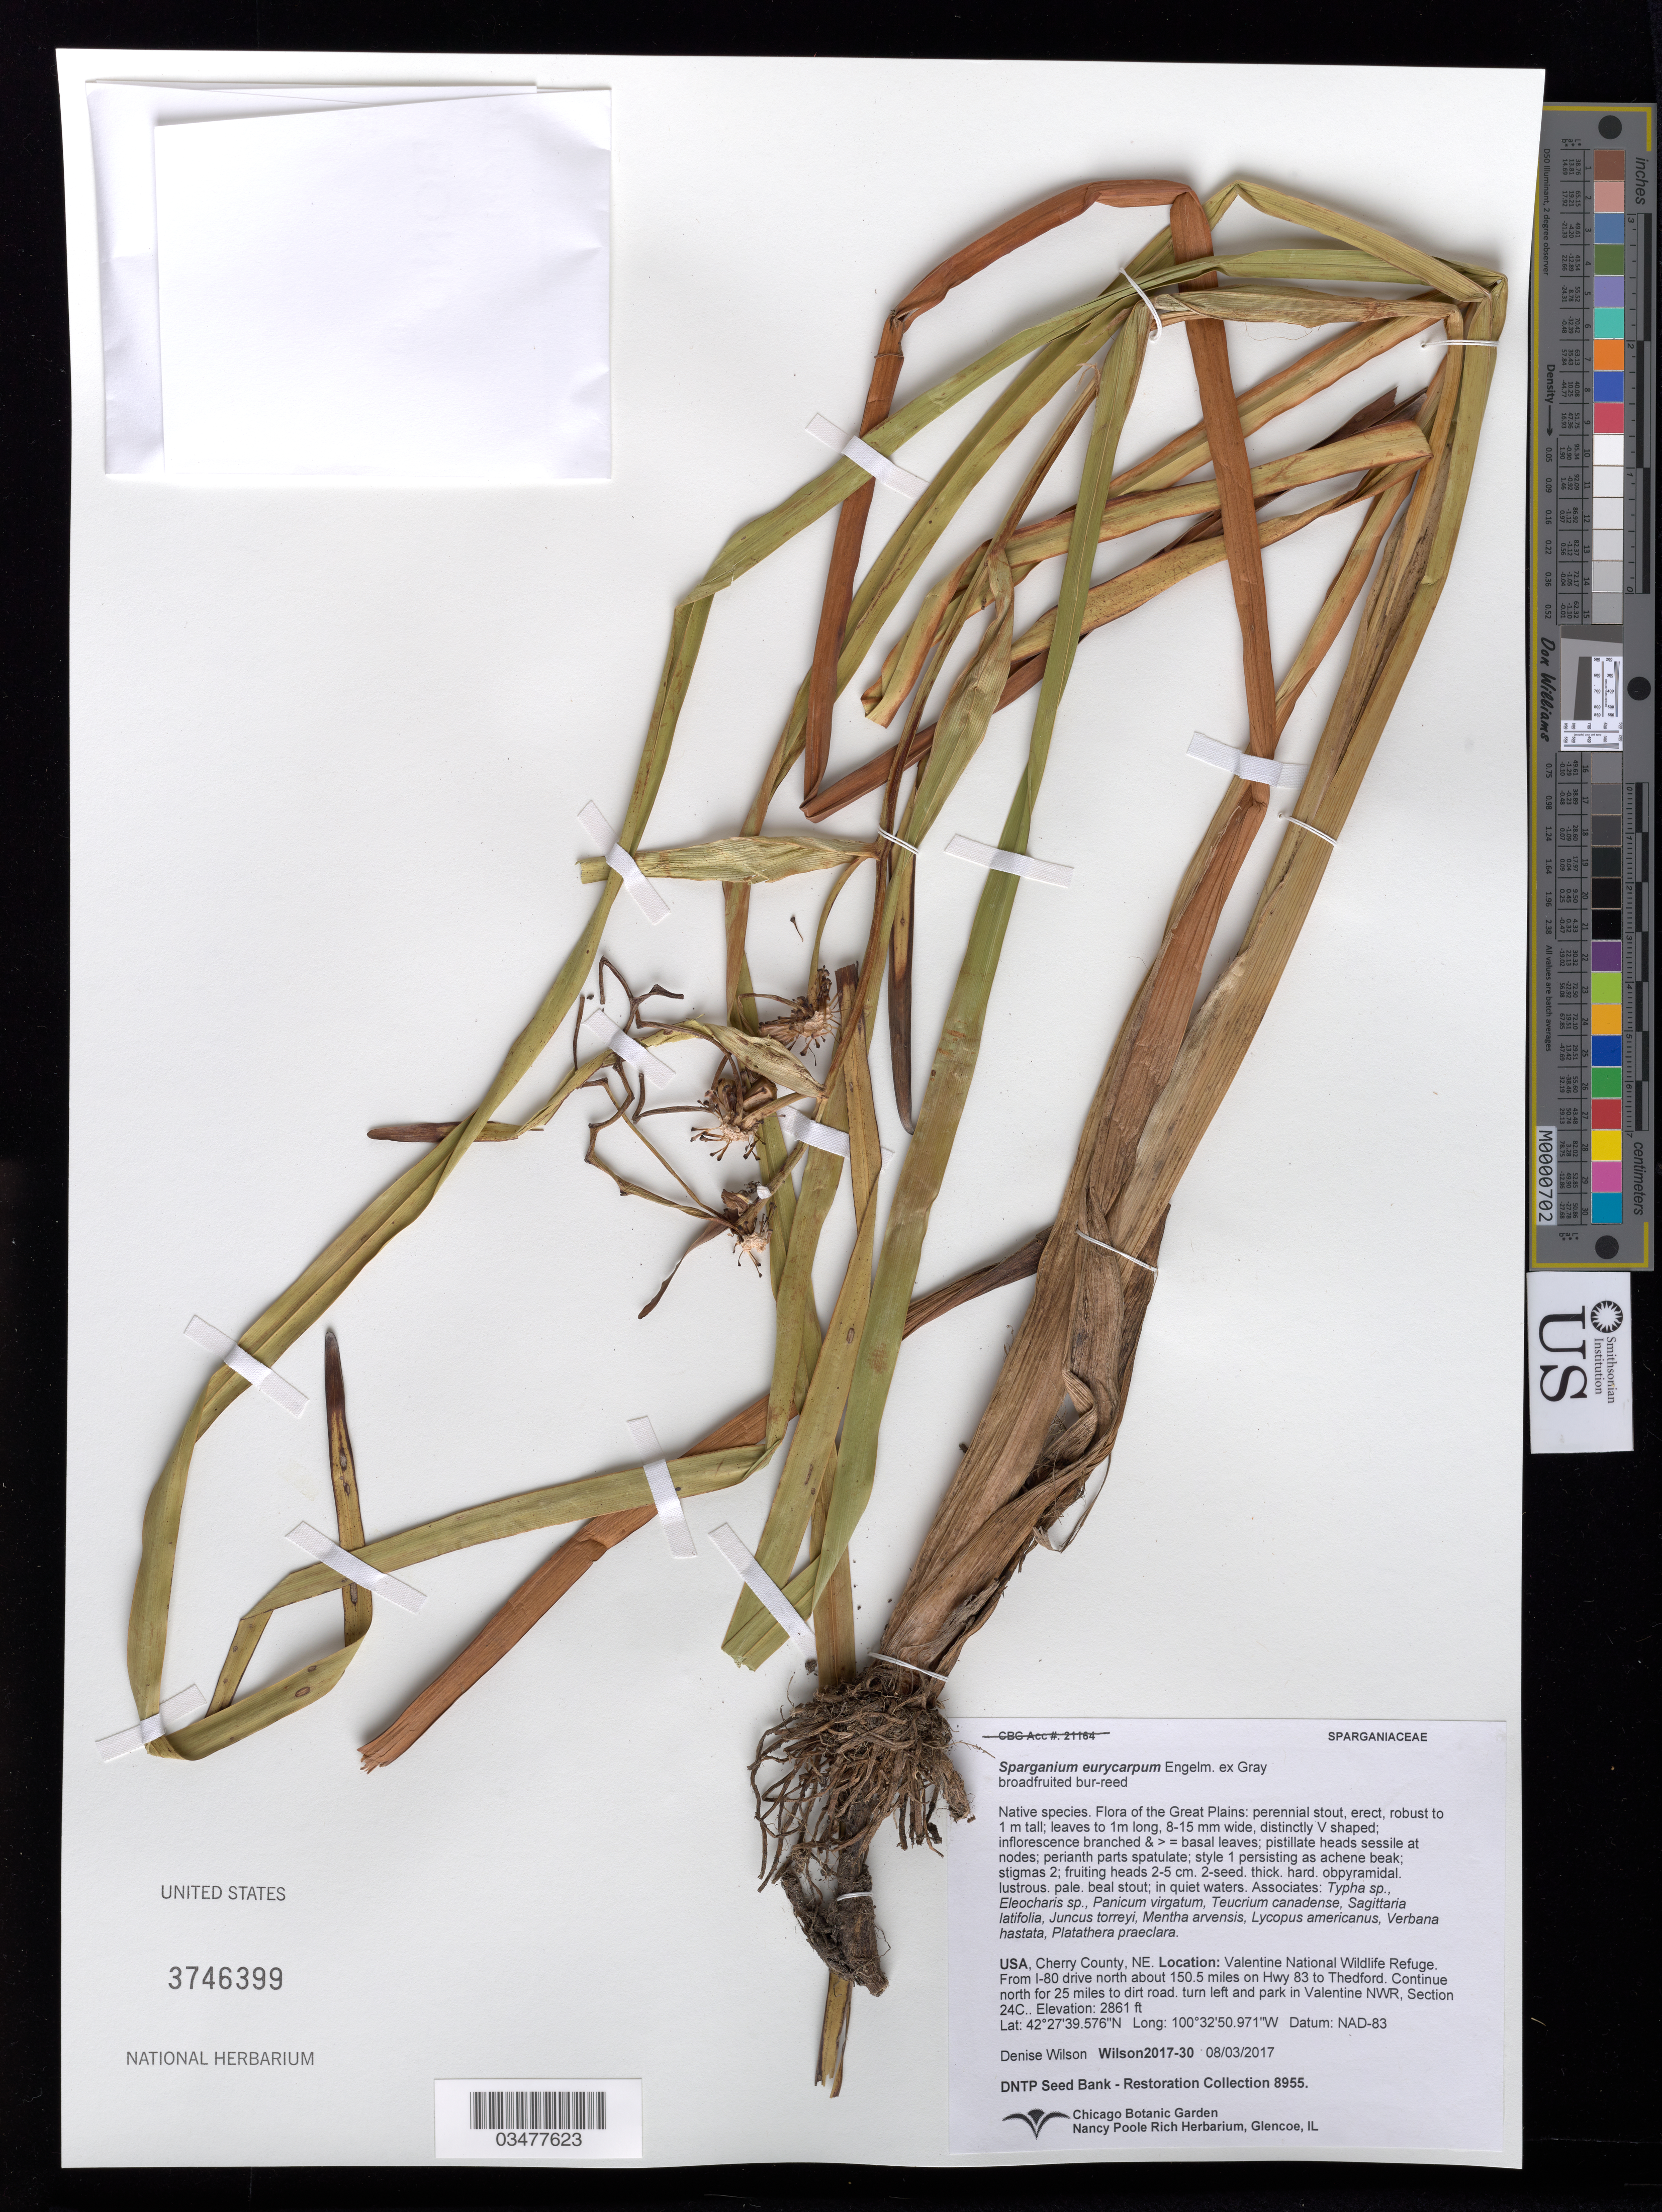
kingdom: Plantae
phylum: Tracheophyta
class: Liliopsida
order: Poales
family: Typhaceae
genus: Sparganium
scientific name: Sparganium eurycarpum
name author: Engelm.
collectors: D. Wilson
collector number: Wilson2017-30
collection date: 2017-08-03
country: United States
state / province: Nebraska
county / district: Cherry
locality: Valentine National Wildlife Refuge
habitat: Great Plains. With Typha sp., Eleocharis sp., Verbena hastata, etc.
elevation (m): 872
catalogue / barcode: US 3746399